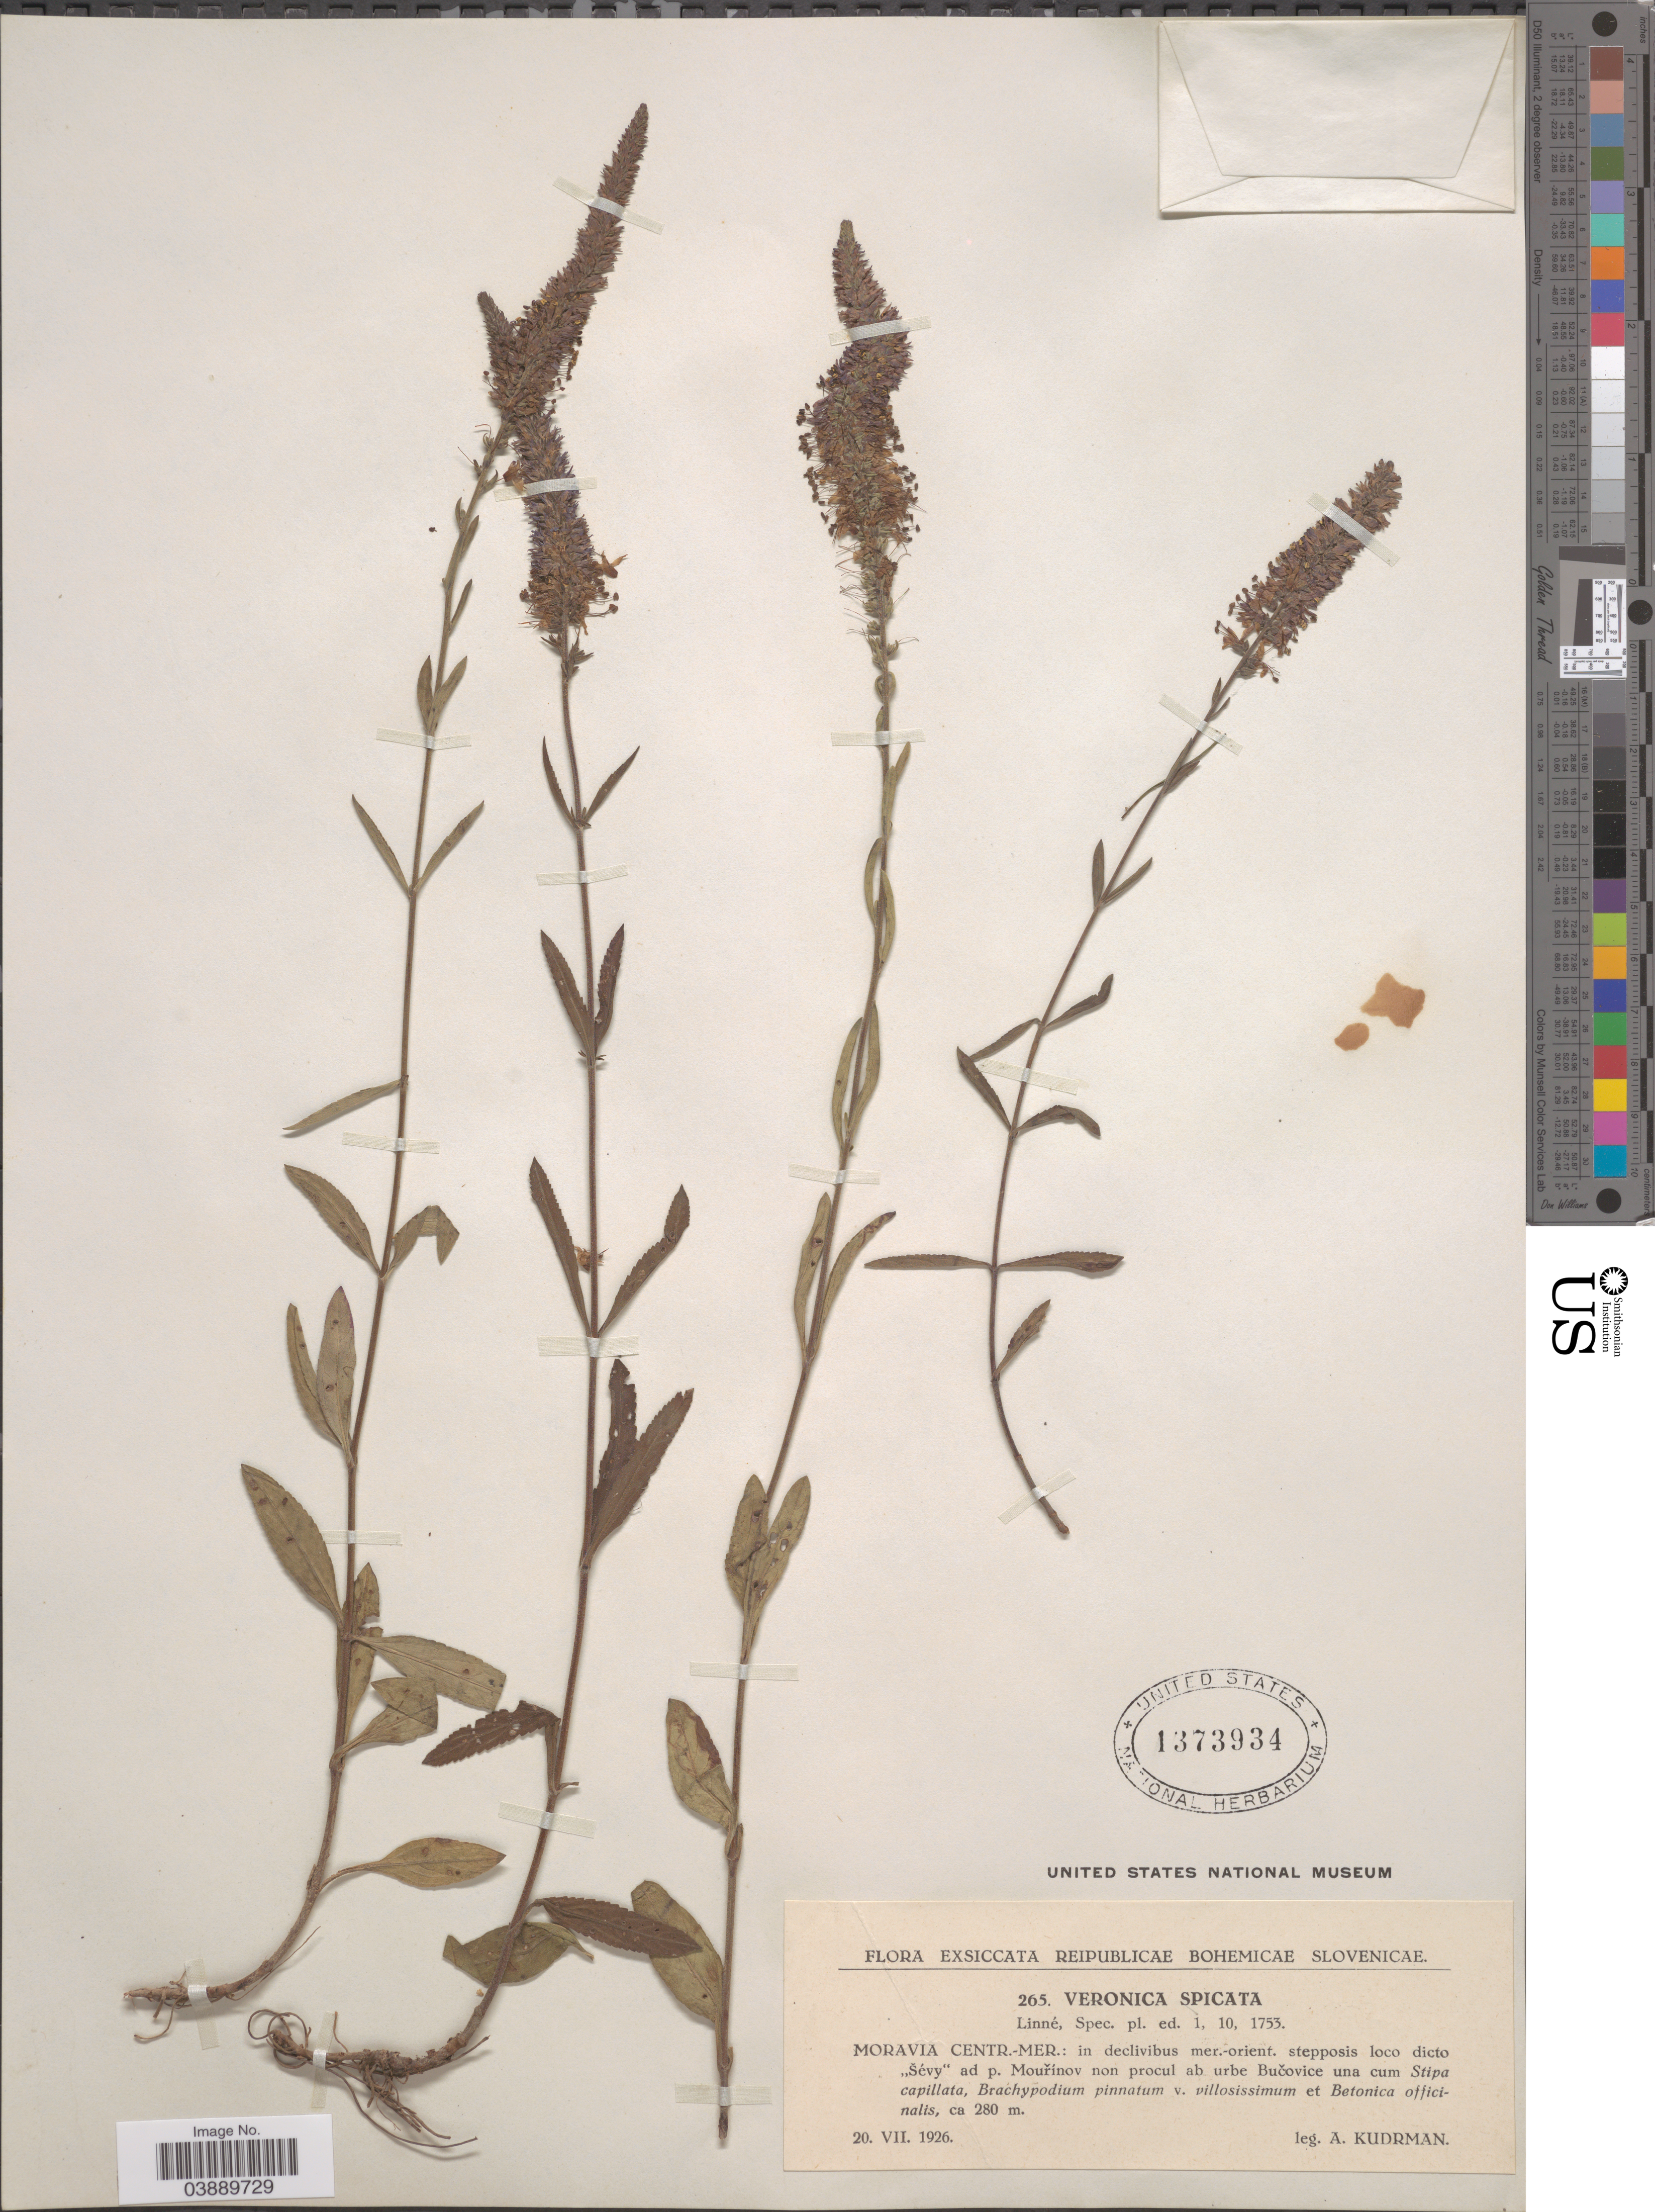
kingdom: Plantae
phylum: Tracheophyta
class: Magnoliopsida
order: Lamiales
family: Plantaginaceae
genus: Veronica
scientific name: Veronica spicata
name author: L.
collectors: A. Kudrman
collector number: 265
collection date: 1926-07-20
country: Czechia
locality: Reipublicae Bohemicae Slovenicae. Moravia Centr.-mer.: in declivibus mer.-orient. stepposis loco dicto "Sévy" ad p. Mouřínov non procul ab urbe Bučovice.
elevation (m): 280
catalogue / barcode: US 1373934